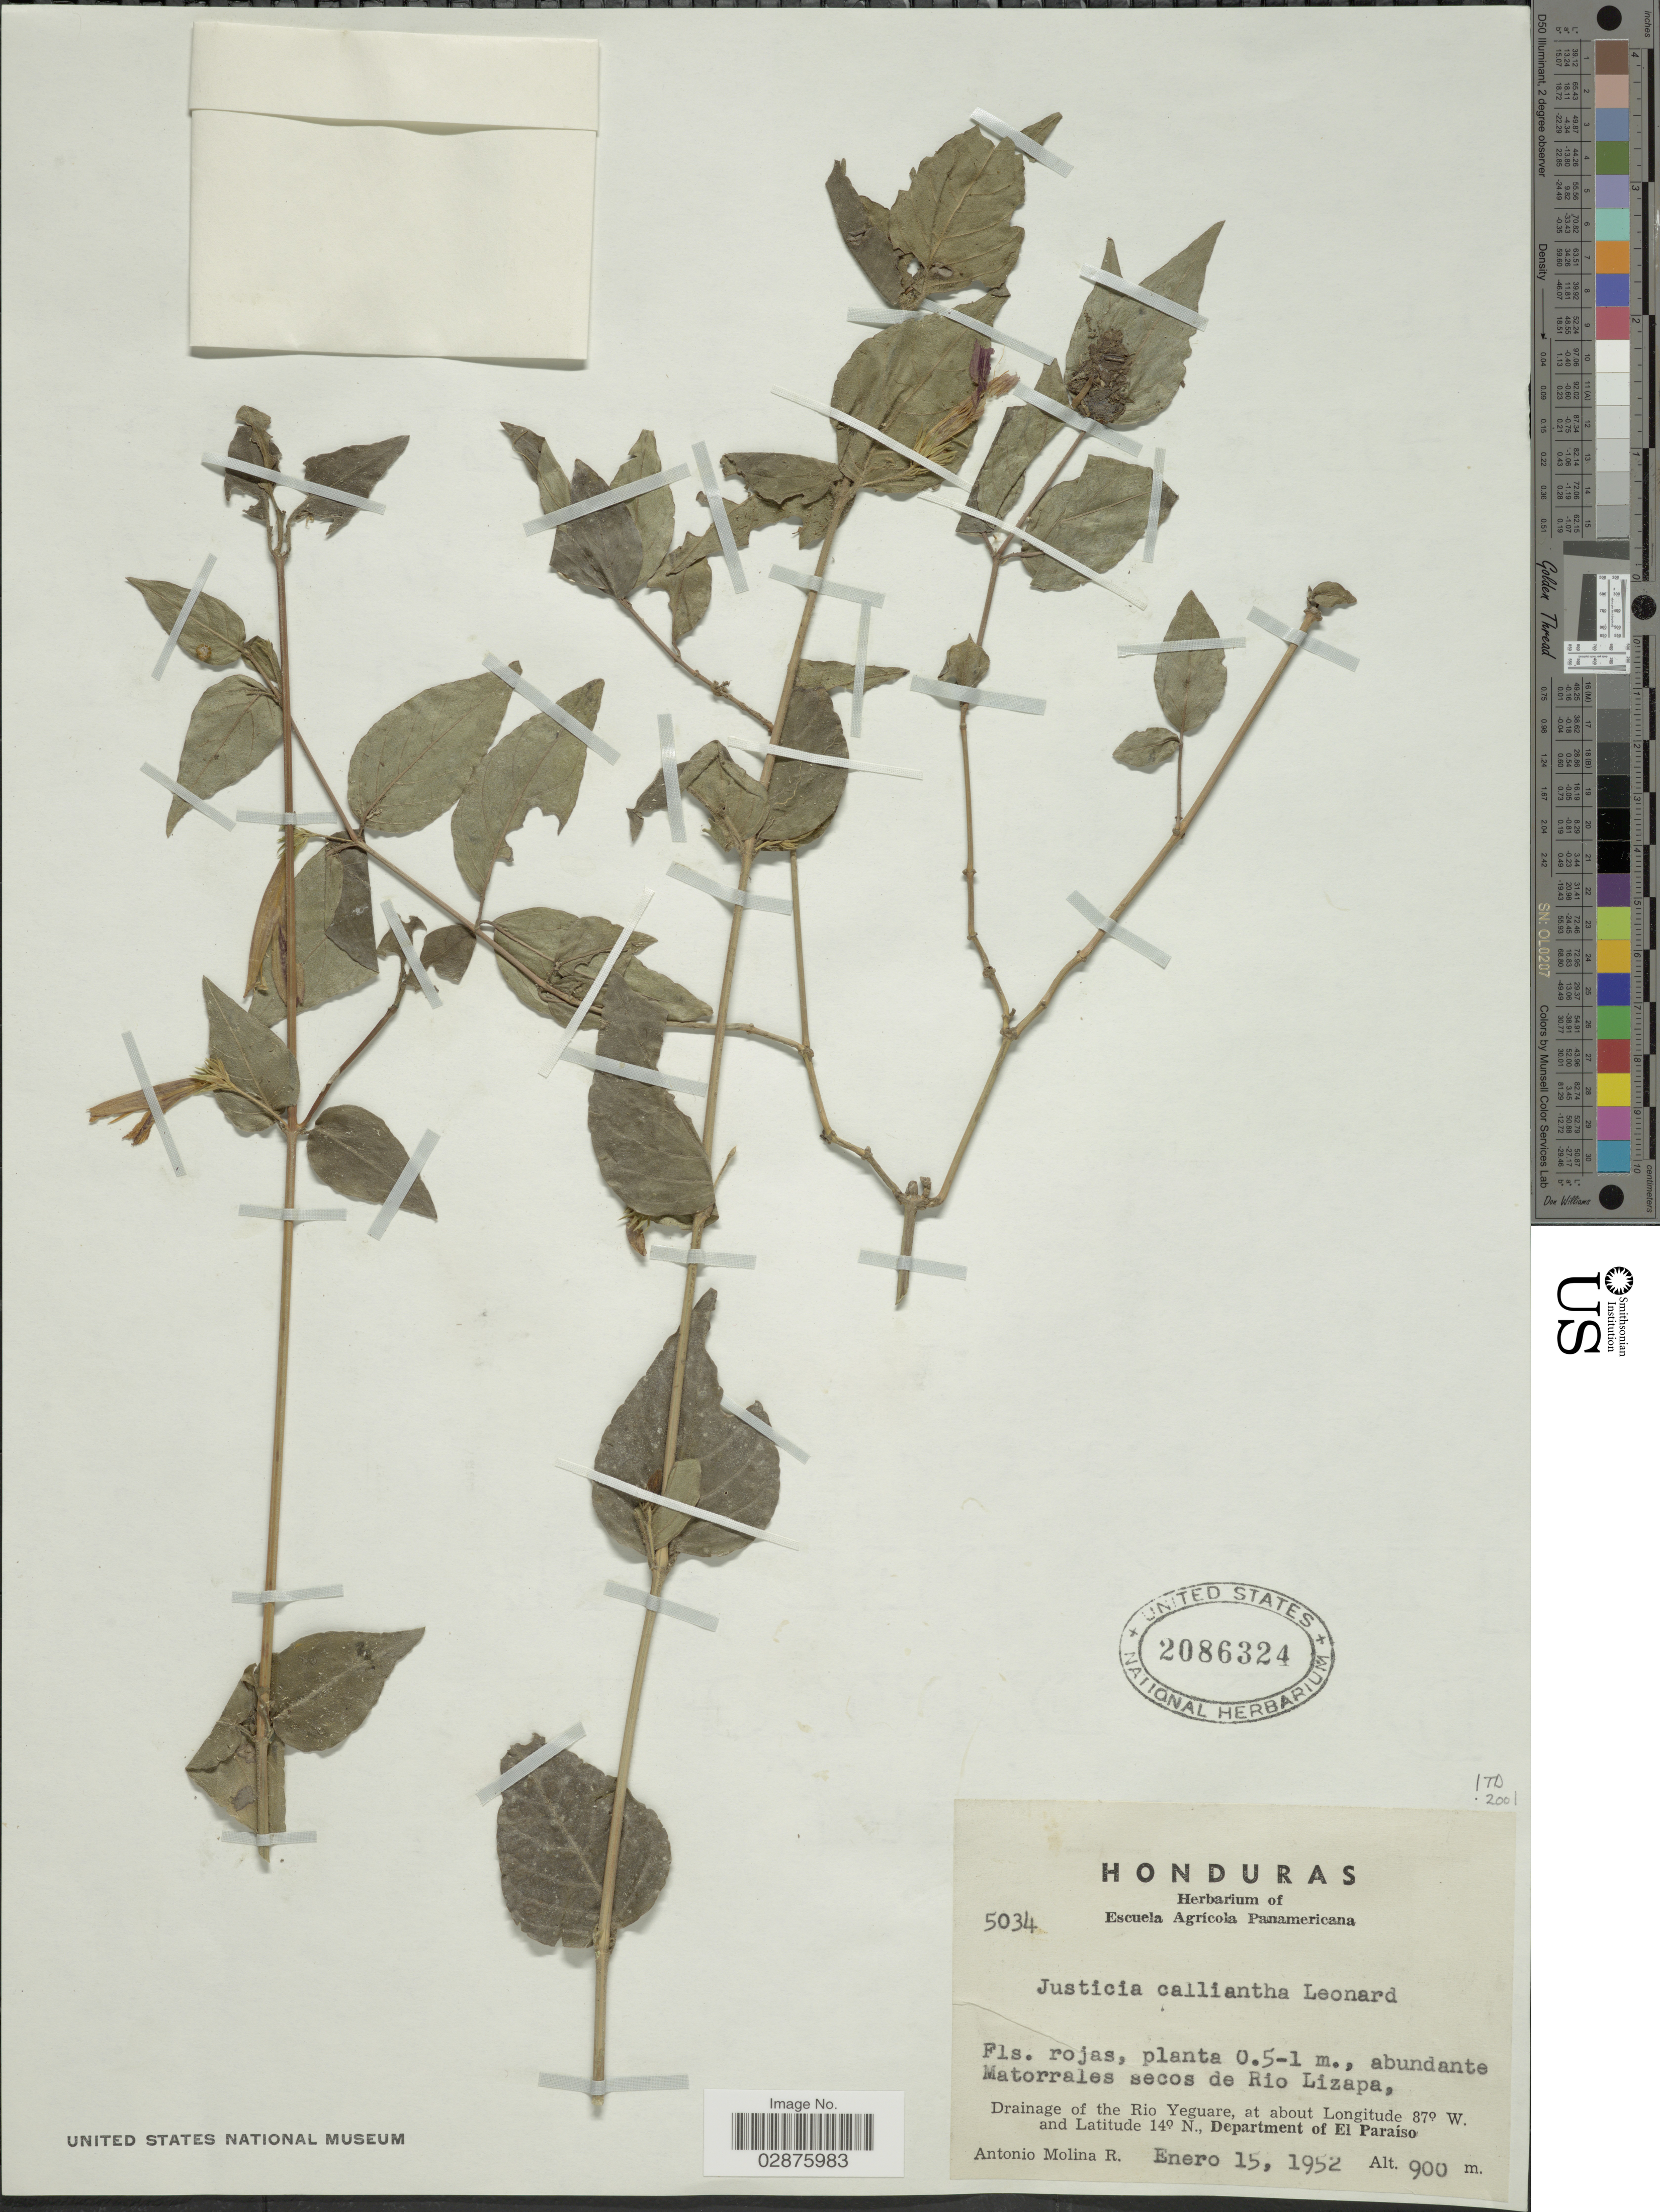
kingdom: Plantae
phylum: Tracheophyta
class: Magnoliopsida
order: Lamiales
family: Acanthaceae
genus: Justicia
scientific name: Justicia calliantha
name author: Leonard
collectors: A. Molina R.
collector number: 5034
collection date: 1952-01-15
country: Honduras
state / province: El Paraíso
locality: Abundante Matorrales secos de Rio Lizapa, Drainage of the Rio Yeguare, Department of El Paraíso.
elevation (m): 900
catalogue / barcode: US 2086324